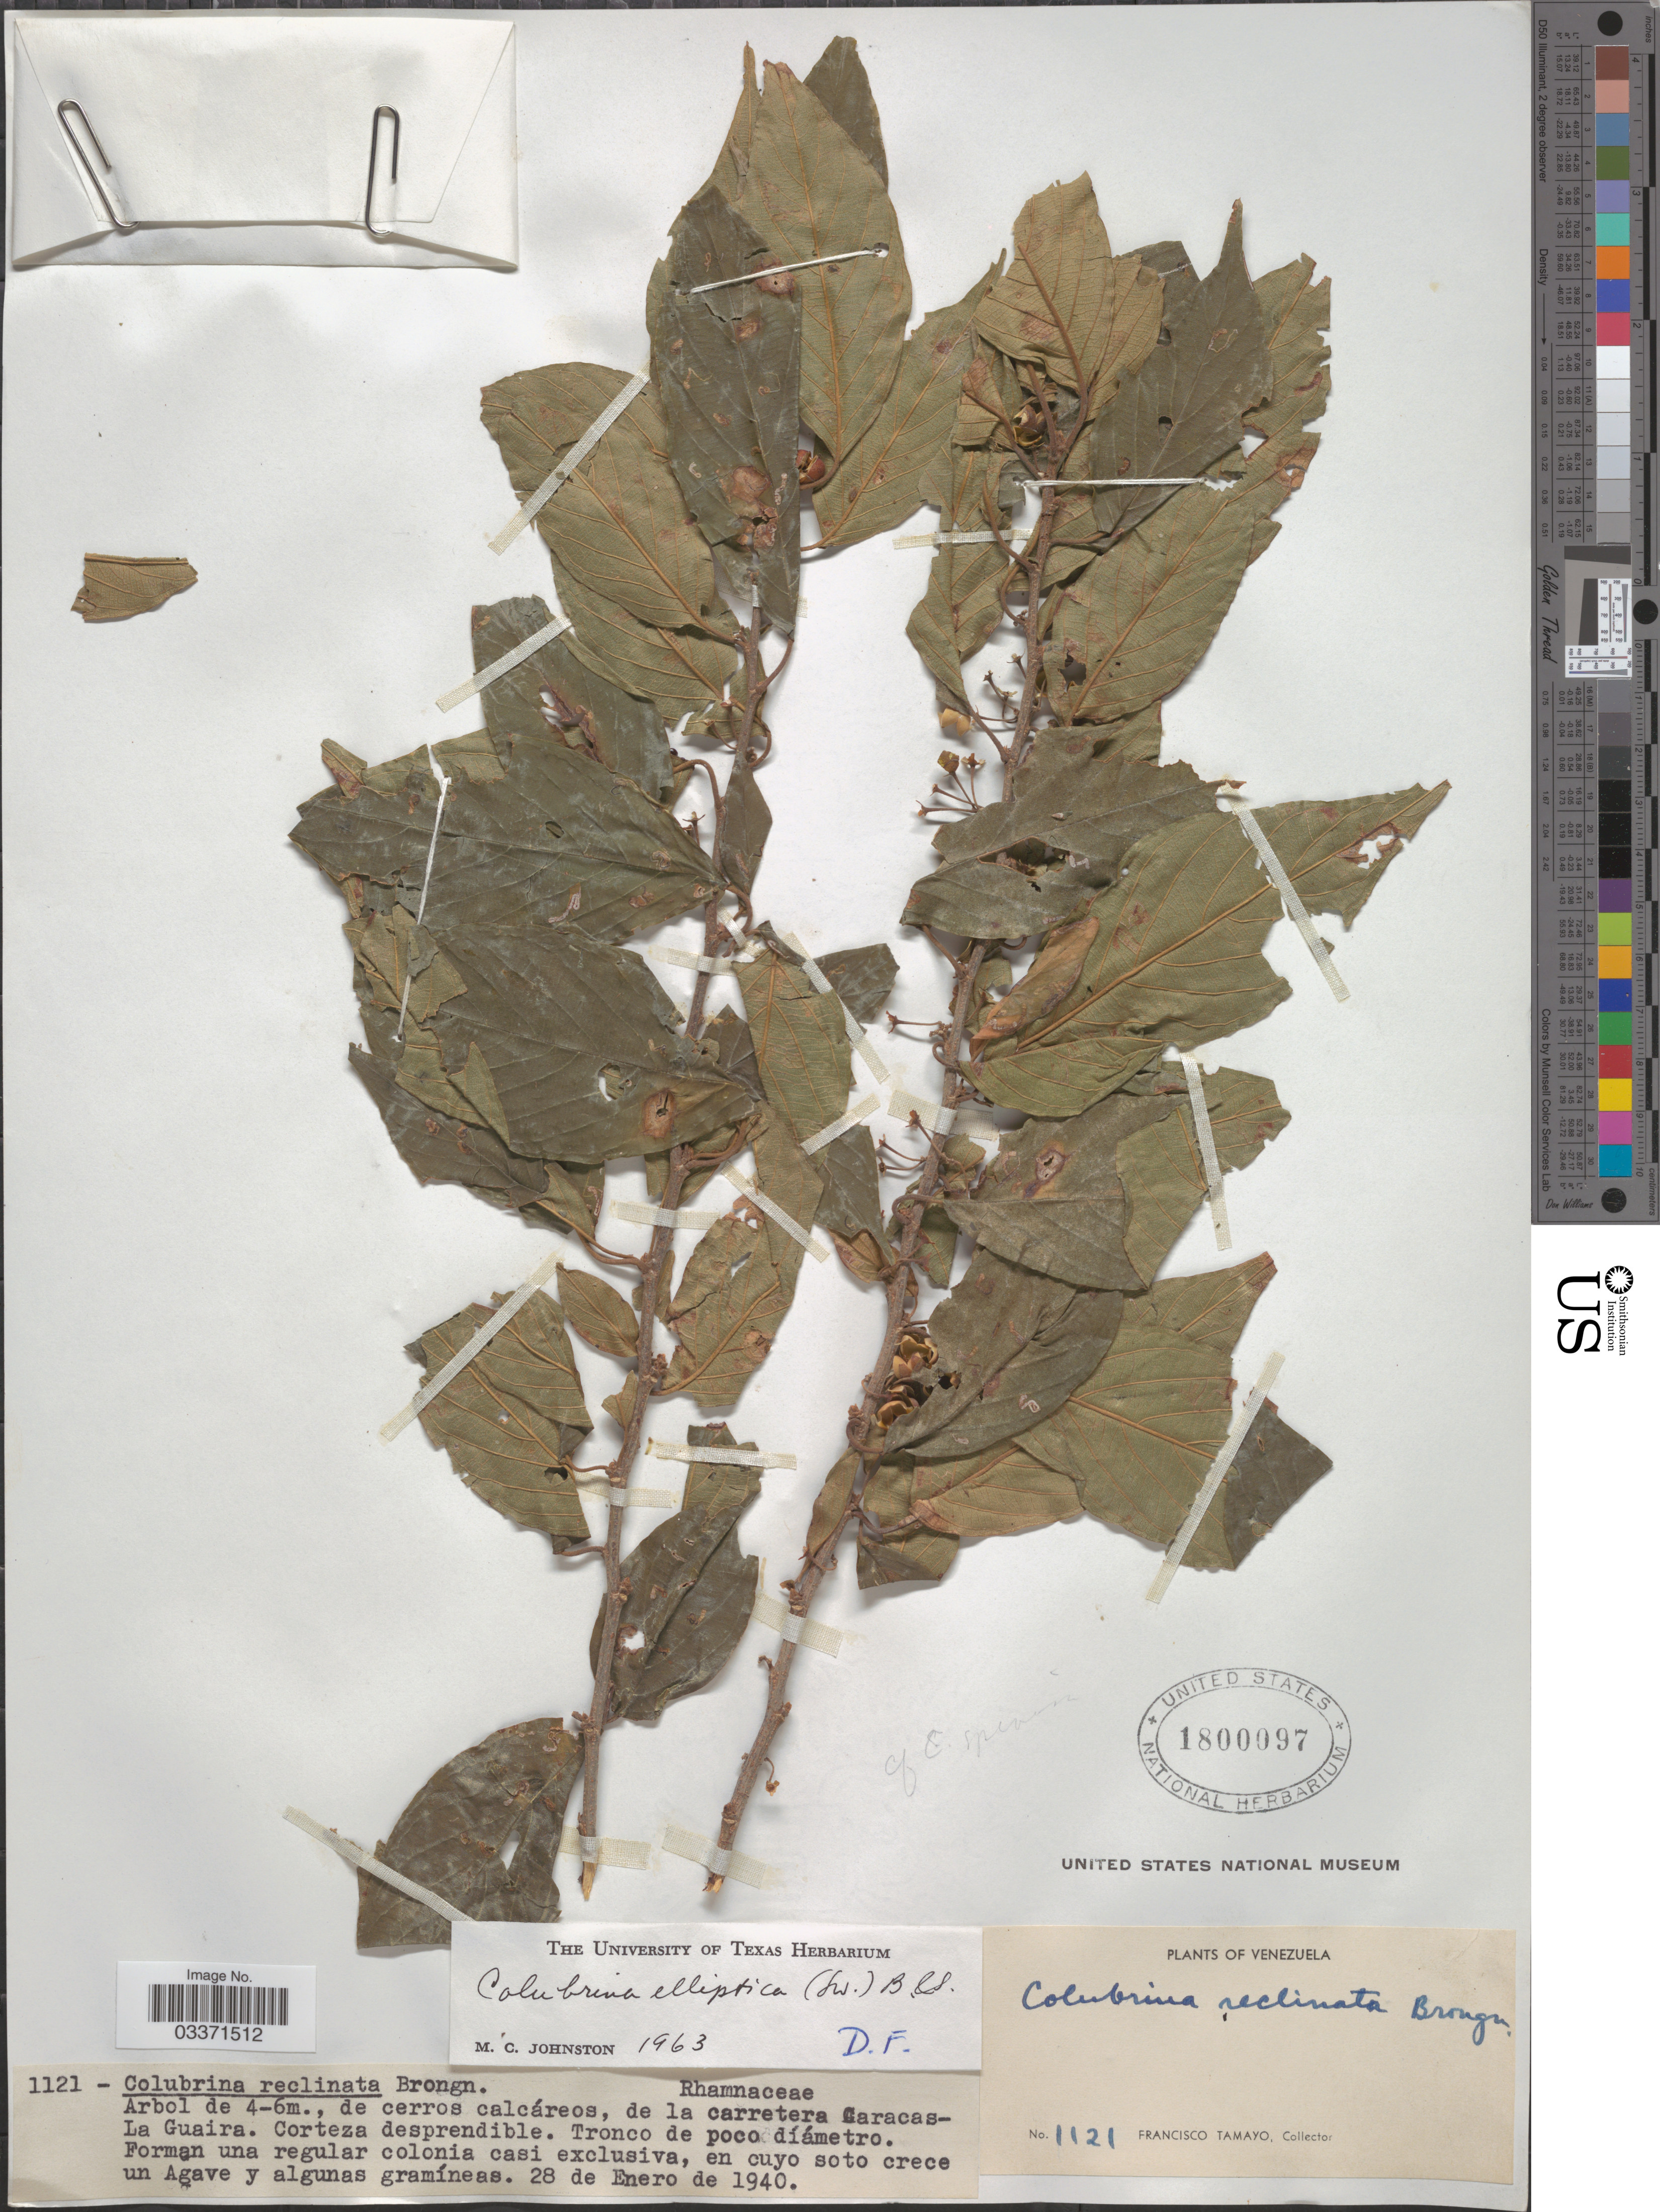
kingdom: Plantae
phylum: Tracheophyta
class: Magnoliopsida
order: Rosales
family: Rhamnaceae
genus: Colubrina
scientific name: Colubrina elliptica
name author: (Sw.) Brizicky & W.L. Stern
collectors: F. Tamayo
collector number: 1121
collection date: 1940-01-28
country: Venezuela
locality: De la carretera Caracas-La Guaira.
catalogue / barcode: US 1800097